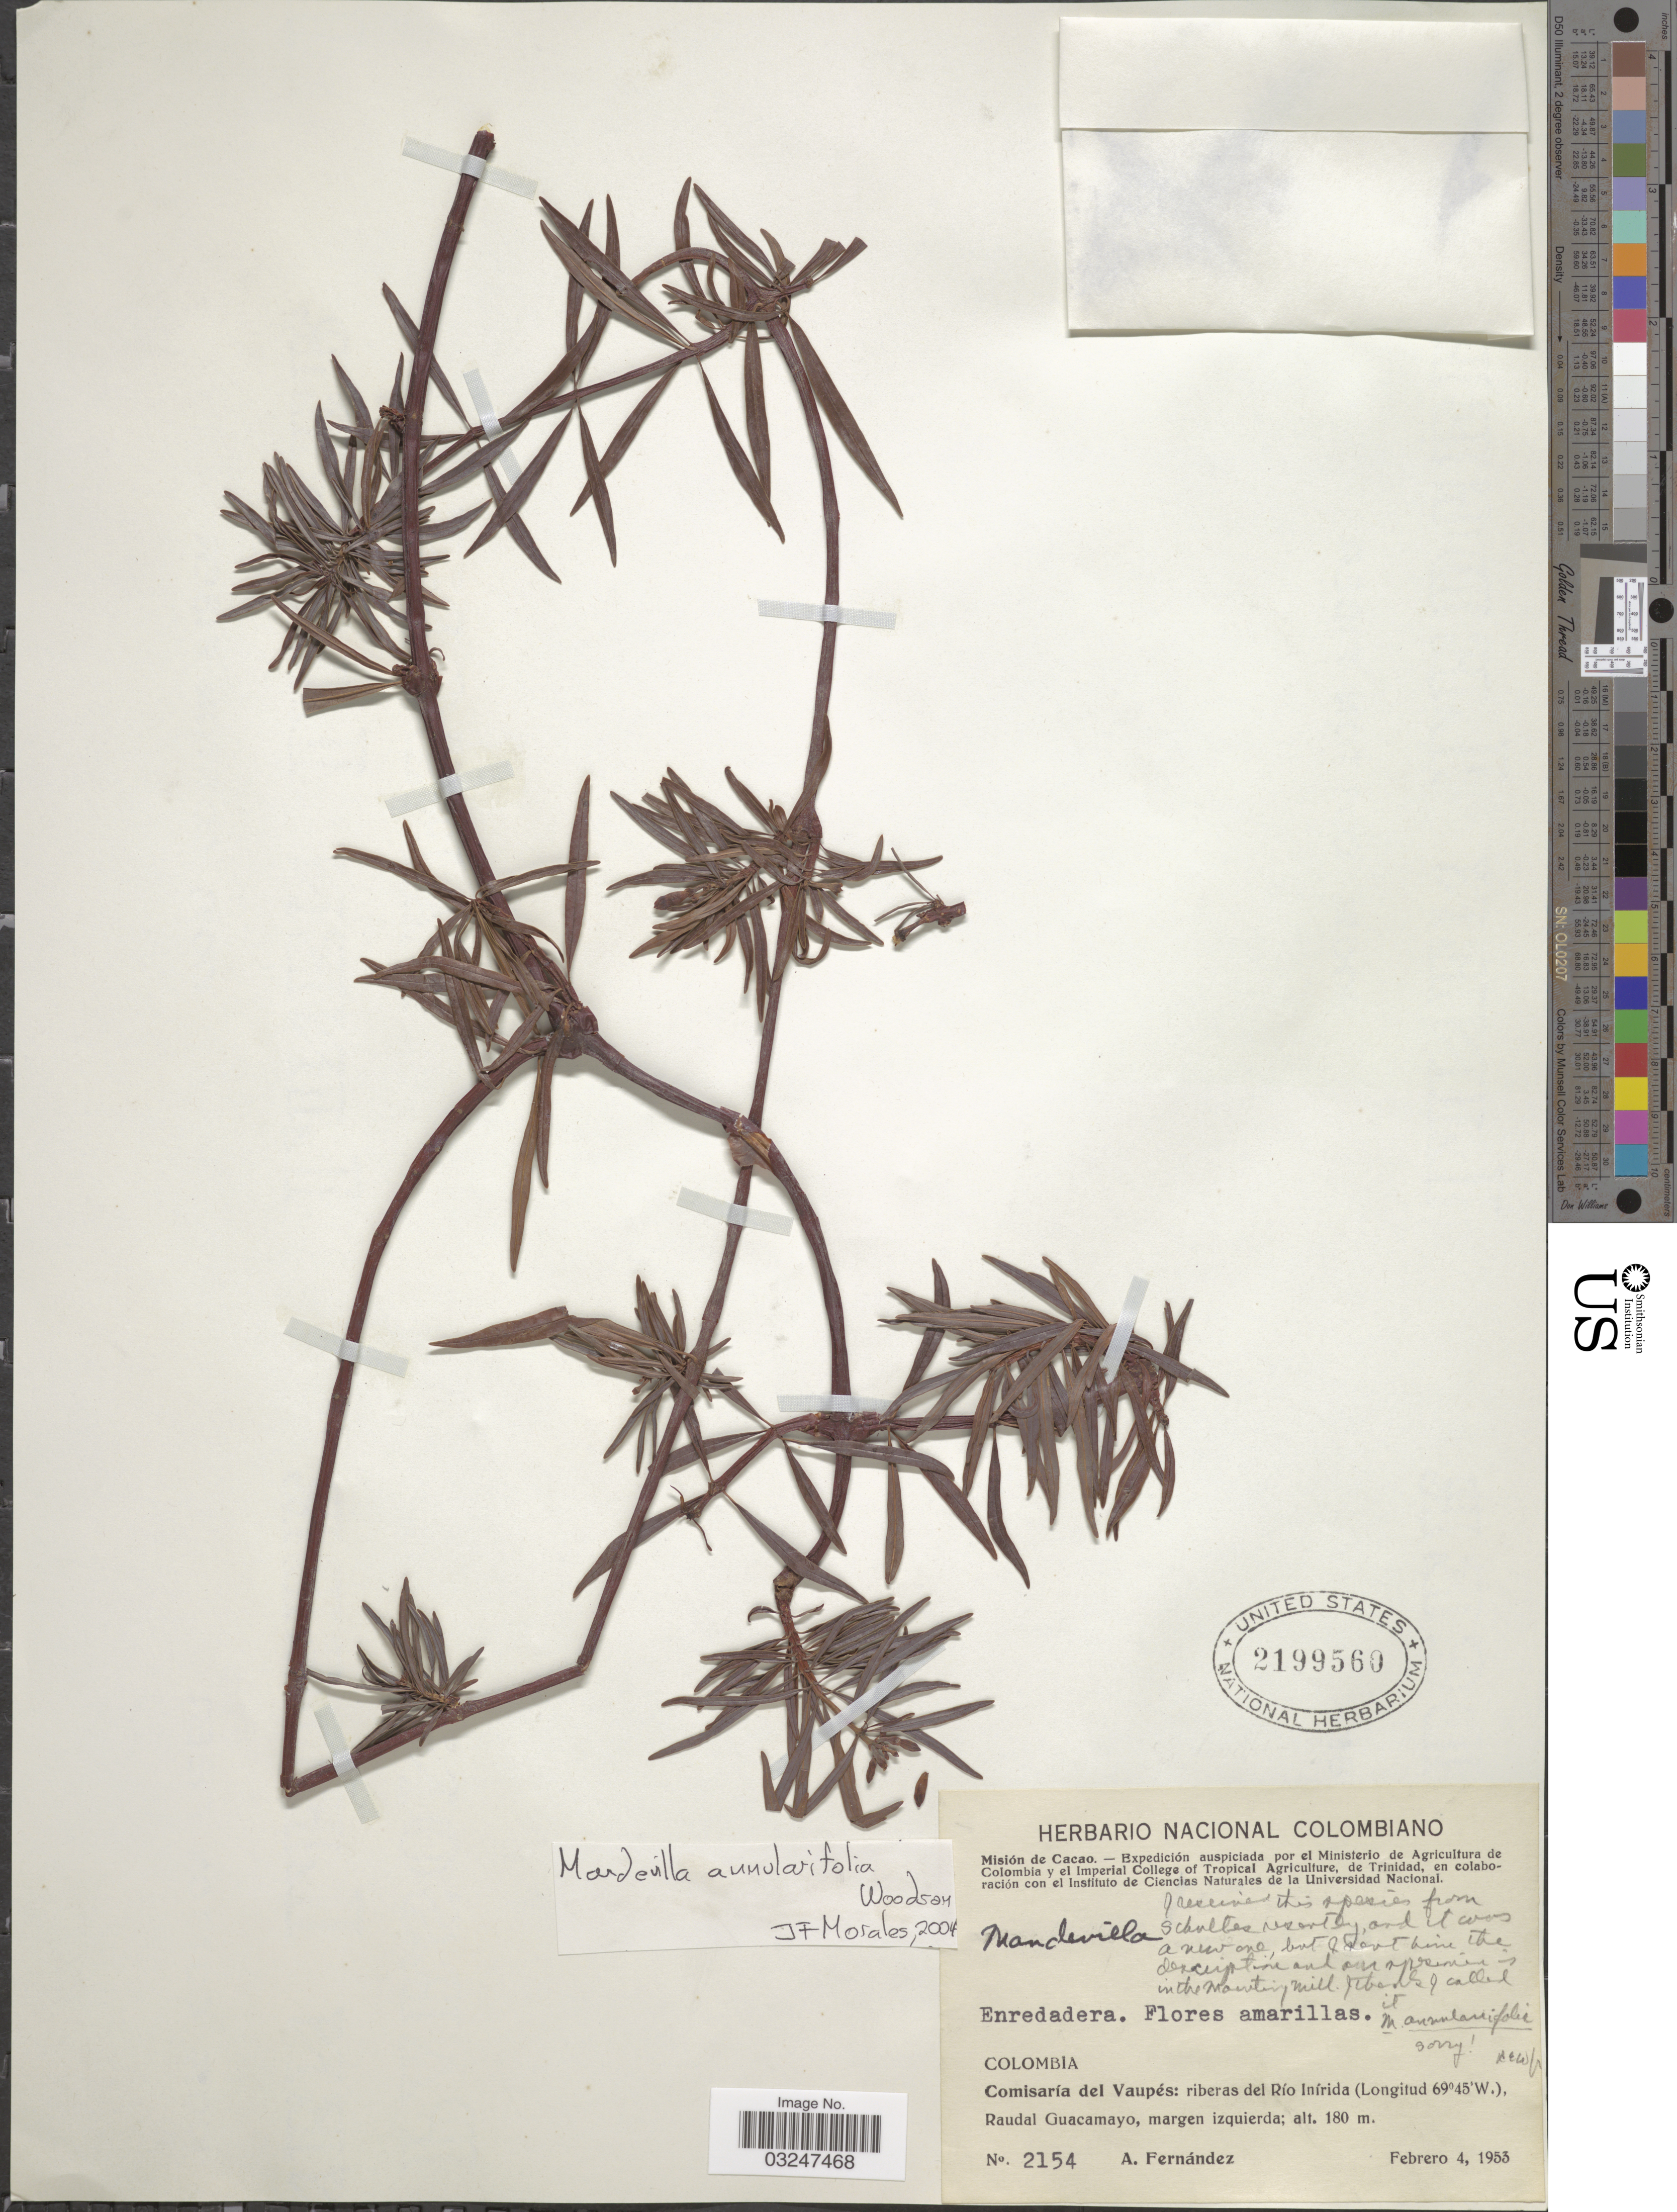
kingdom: Plantae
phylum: Tracheophyta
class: Magnoliopsida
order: Gentianales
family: Apocynaceae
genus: Mandevilla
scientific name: Mandevilla annulariifolia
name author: Woodson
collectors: A. Fernandez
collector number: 2154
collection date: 1953-02-04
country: Colombia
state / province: Vaupés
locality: Comisaría del Vaupés: riberas del Río Inírida. Raudal Guacamayo, margen izquierda.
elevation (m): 180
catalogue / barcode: US 2199560